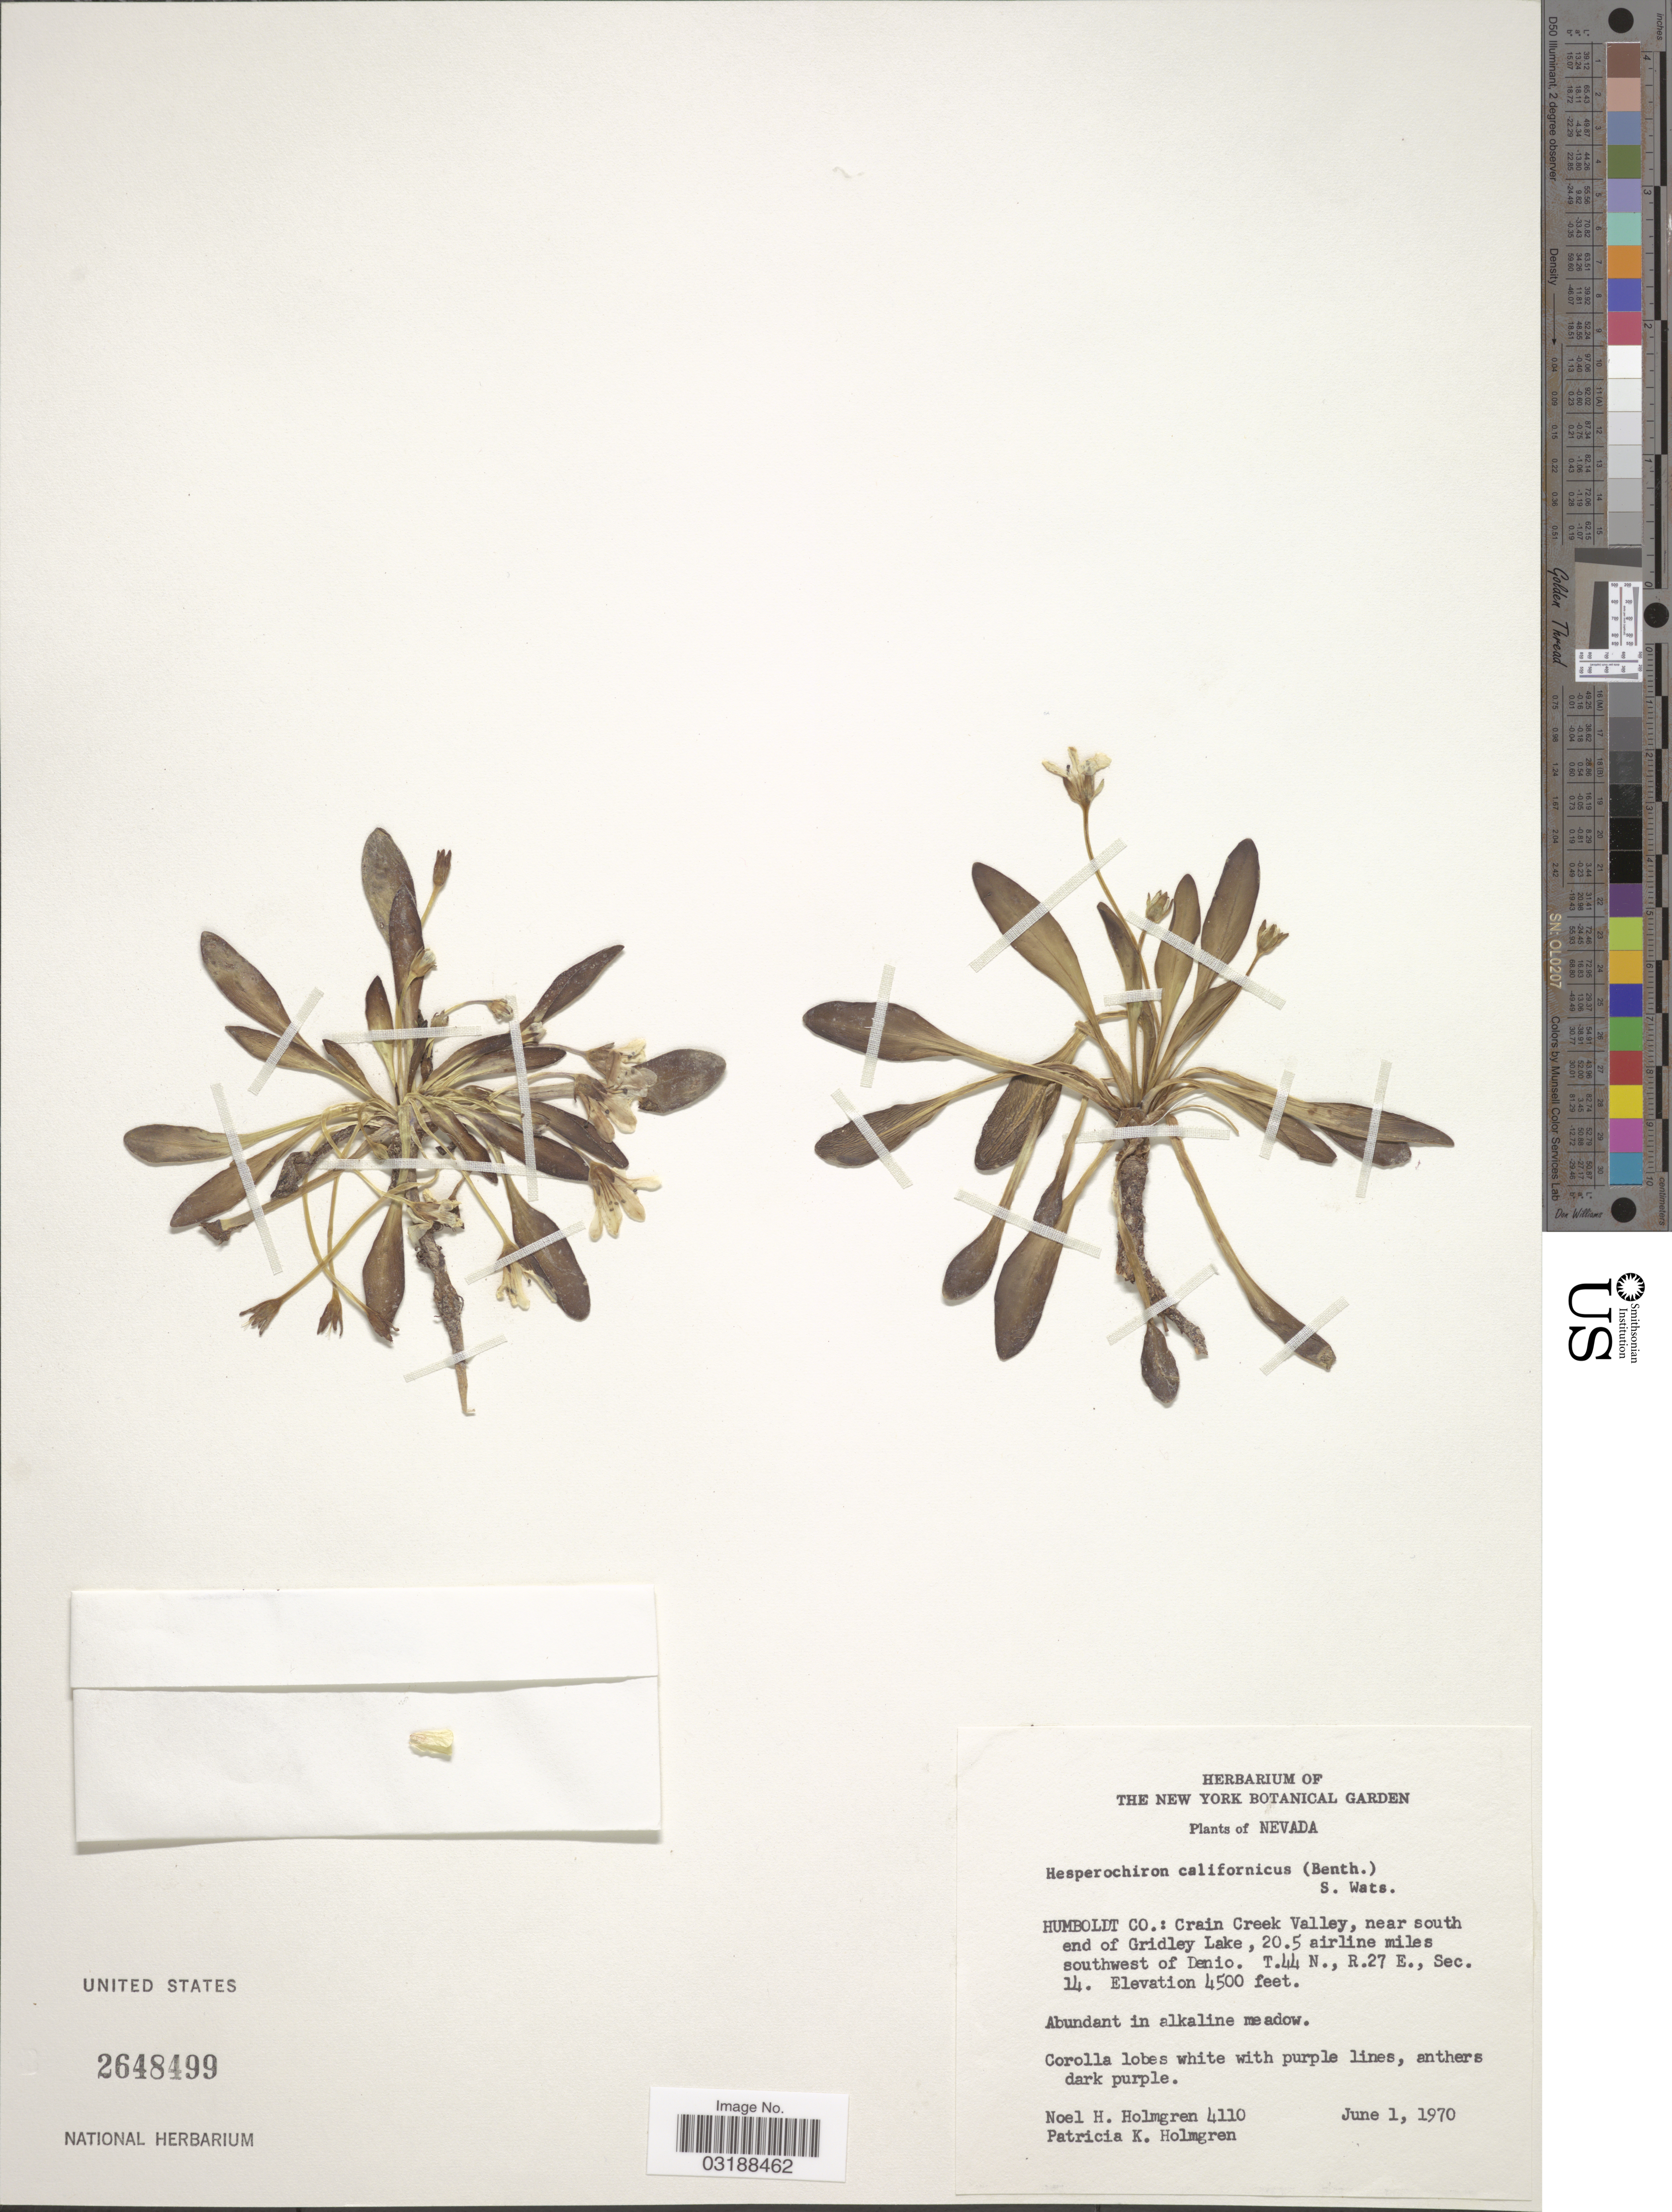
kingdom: Plantae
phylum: Tracheophyta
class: Magnoliopsida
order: Boraginales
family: Hydrophyllaceae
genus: Hesperochiron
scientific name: Hesperochiron californicus var. typicus White ined.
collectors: N. H. Holmgren & P. K. Holmgren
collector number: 4110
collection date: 1970-06-01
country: United States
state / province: Nevada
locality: Humboldt Co.: Crain Creek Valley, near south end of Gridley Lake, 20.5 airline miles southwest of Denio. T.44 N., R.27 E., Sec. 14.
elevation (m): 1372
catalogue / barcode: US 2648499